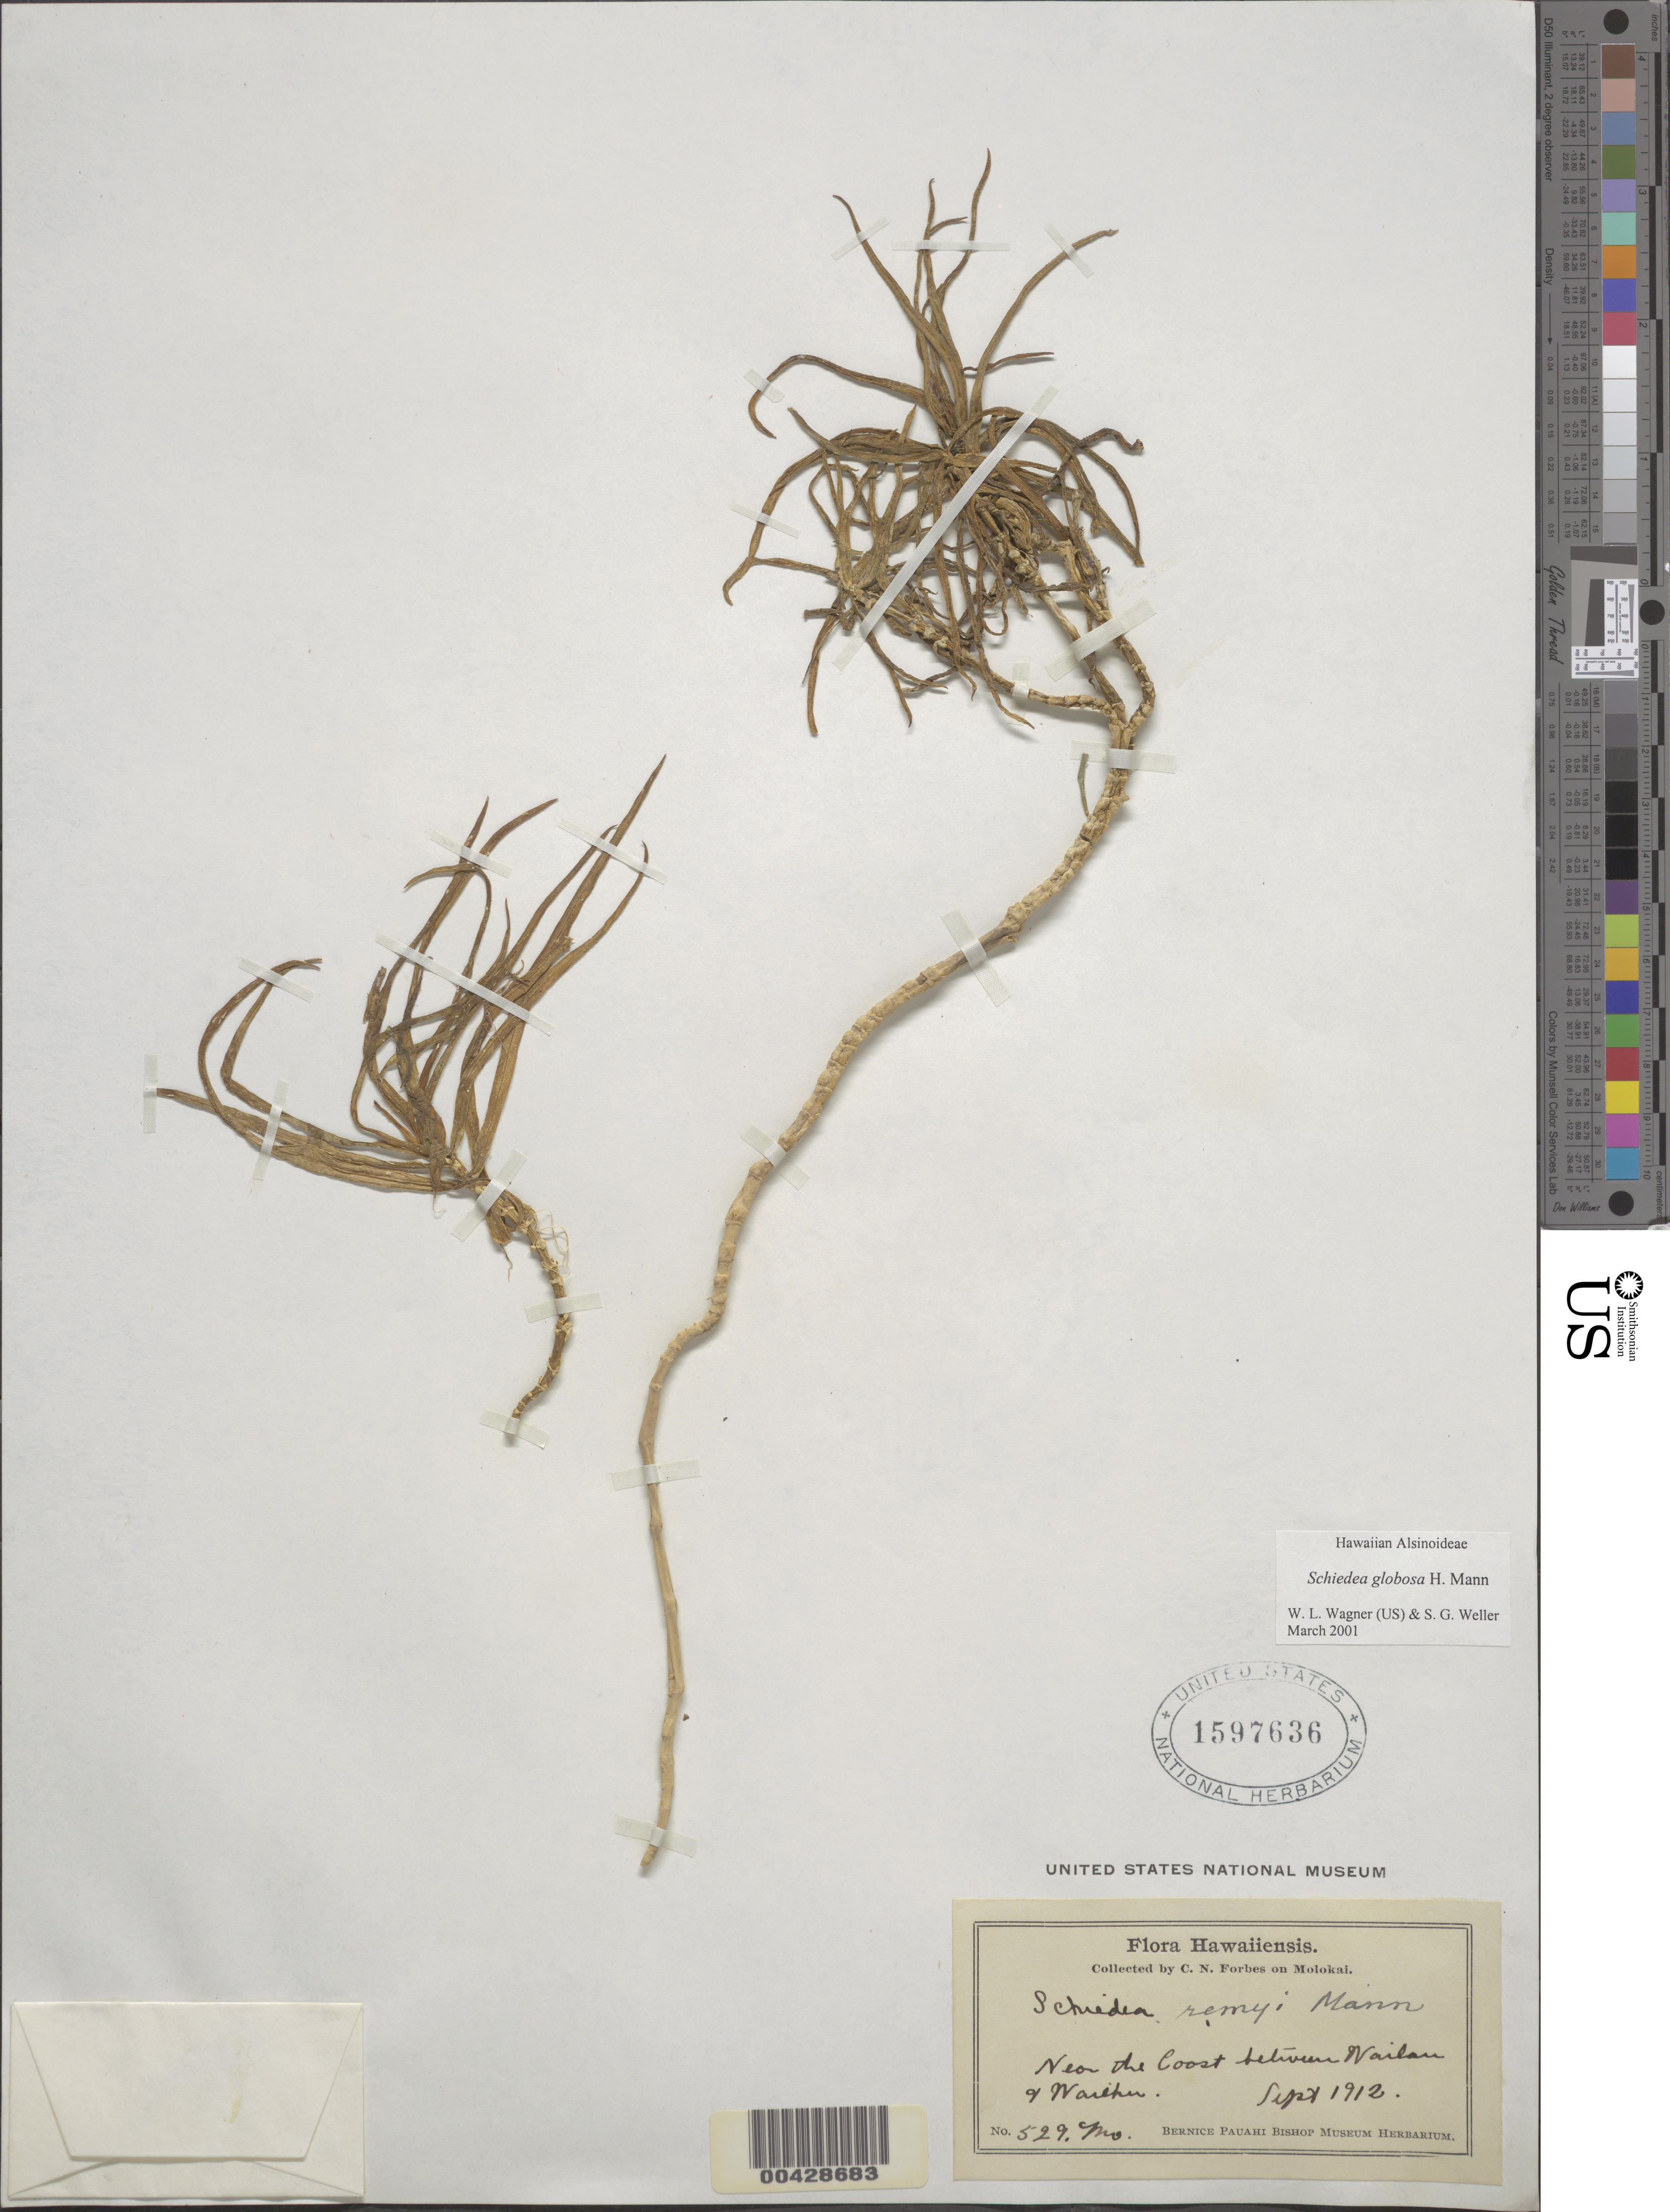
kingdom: Plantae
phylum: Tracheophyta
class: Magnoliopsida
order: Caryophyllales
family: Caryophyllaceae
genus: Schiedea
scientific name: Schiedea globosa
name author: H. Mann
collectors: C. N. Forbes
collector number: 529.Mo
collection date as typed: Sep 1912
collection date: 1912-09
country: United States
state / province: Hawaii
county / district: Maui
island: Moloka'i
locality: near the coast between Wailau and Waieku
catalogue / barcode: US 1597636